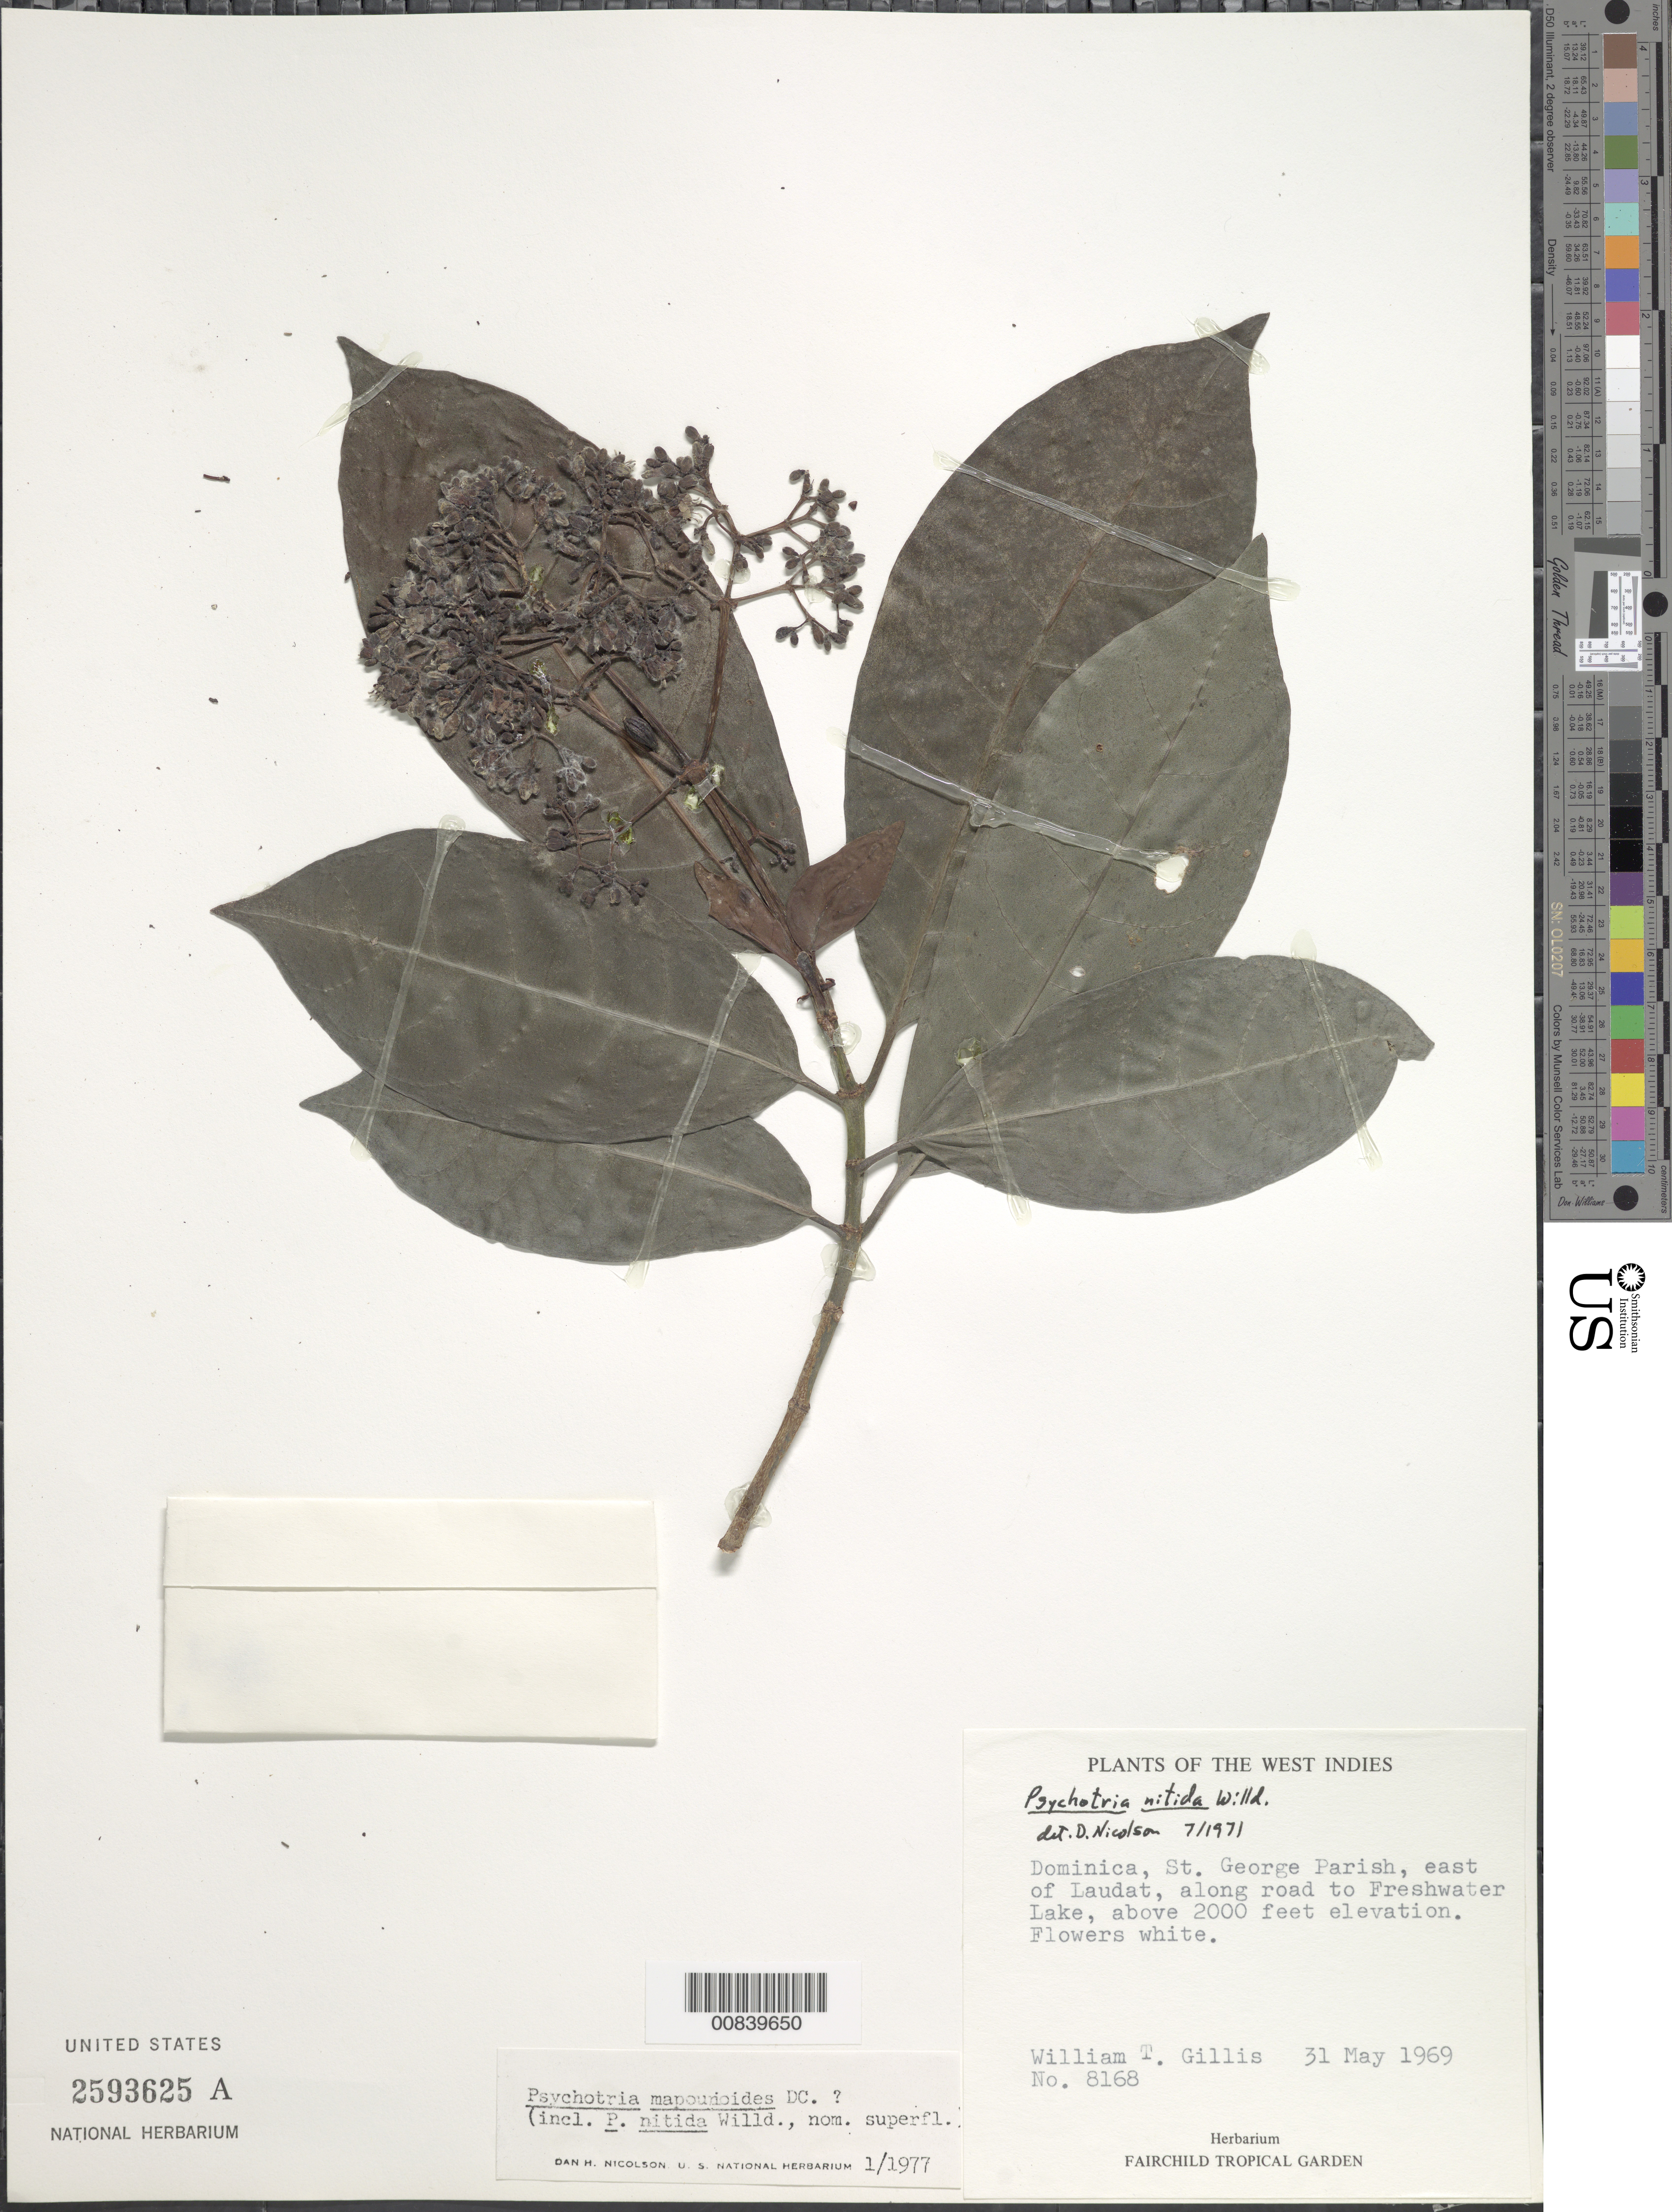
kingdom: Plantae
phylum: Tracheophyta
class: Magnoliopsida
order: Gentianales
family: Rubiaceae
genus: Psychotria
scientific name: Psychotria mapourioides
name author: DC.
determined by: Nicolson, Dan H.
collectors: W. T. Gillis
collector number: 8168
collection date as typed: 31 May 1969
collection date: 1969-05-31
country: Dominica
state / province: St. George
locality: East of Laudat, along road to Freshwater Lake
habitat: Along road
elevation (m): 610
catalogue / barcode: US 2593625